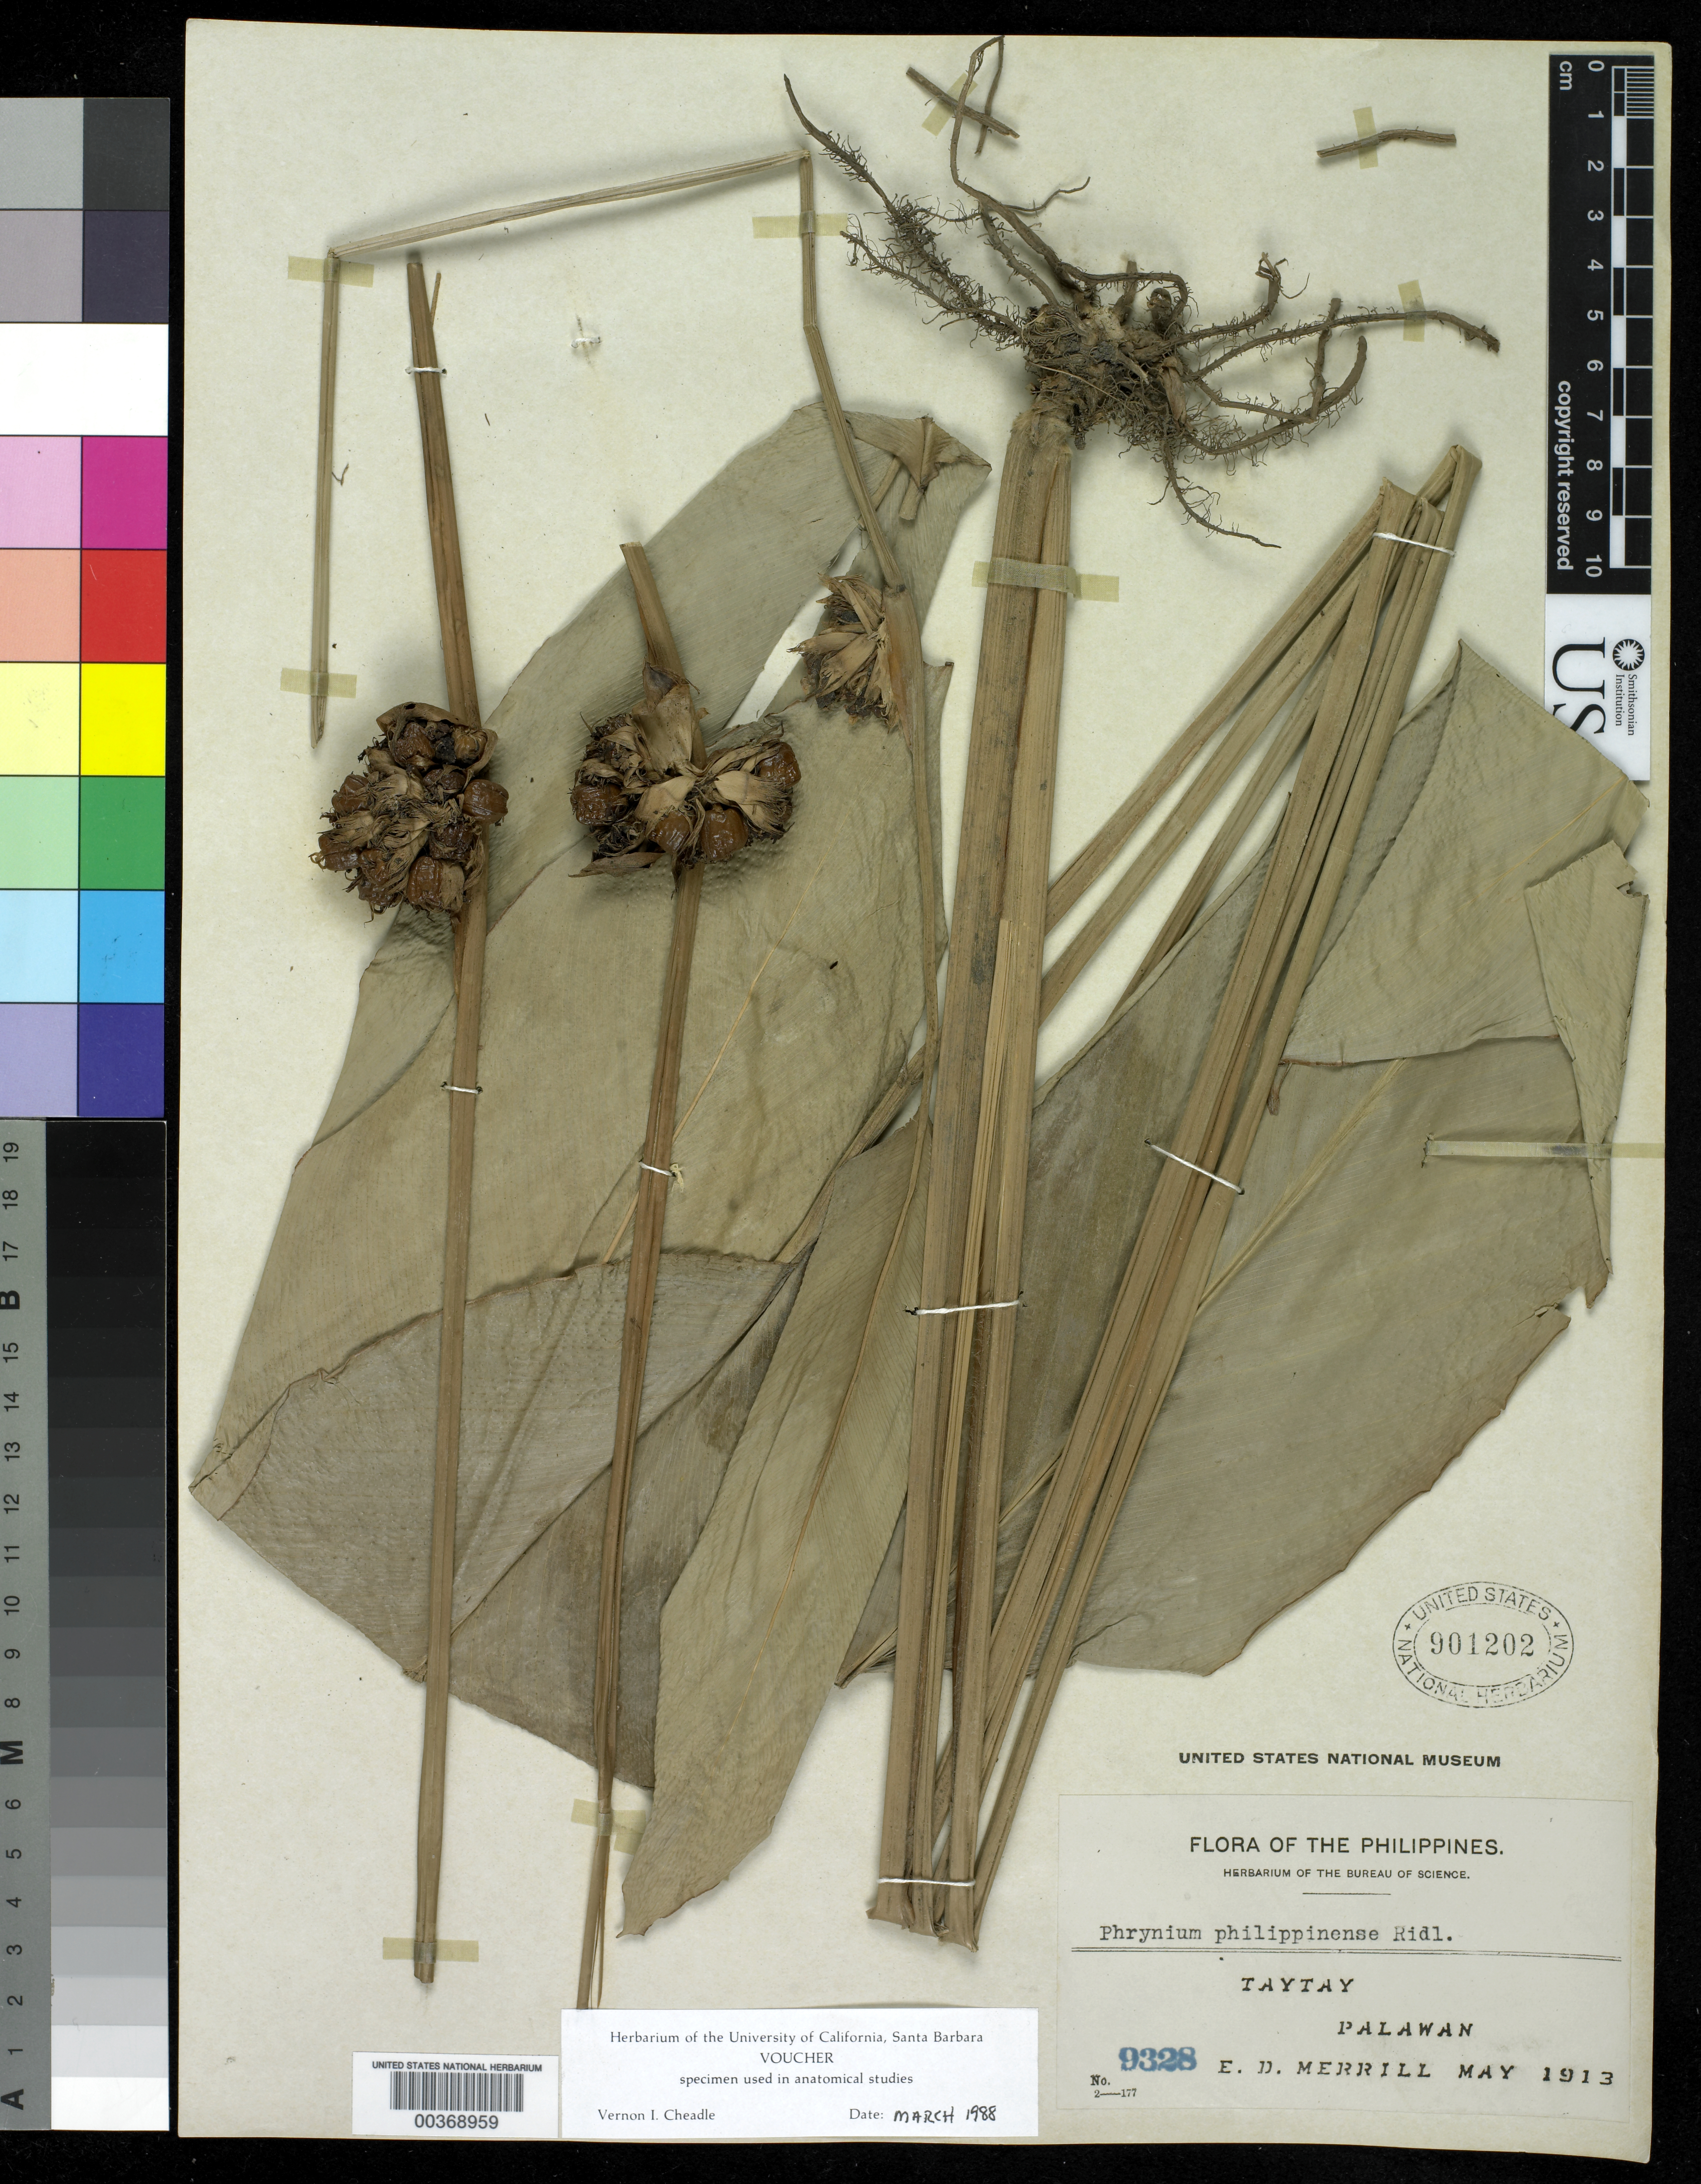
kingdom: Plantae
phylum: Tracheophyta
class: Liliopsida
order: Zingiberales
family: Marantaceae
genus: Phrynium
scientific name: Phrynium philippinense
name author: Ridl.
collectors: E. D. Merrill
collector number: Bur. Sci. 9328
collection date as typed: May 1913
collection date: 1913-05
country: Philippines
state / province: Mimaropa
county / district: Palawan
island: Palawan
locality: Taytay, palawan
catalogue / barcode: US 901202